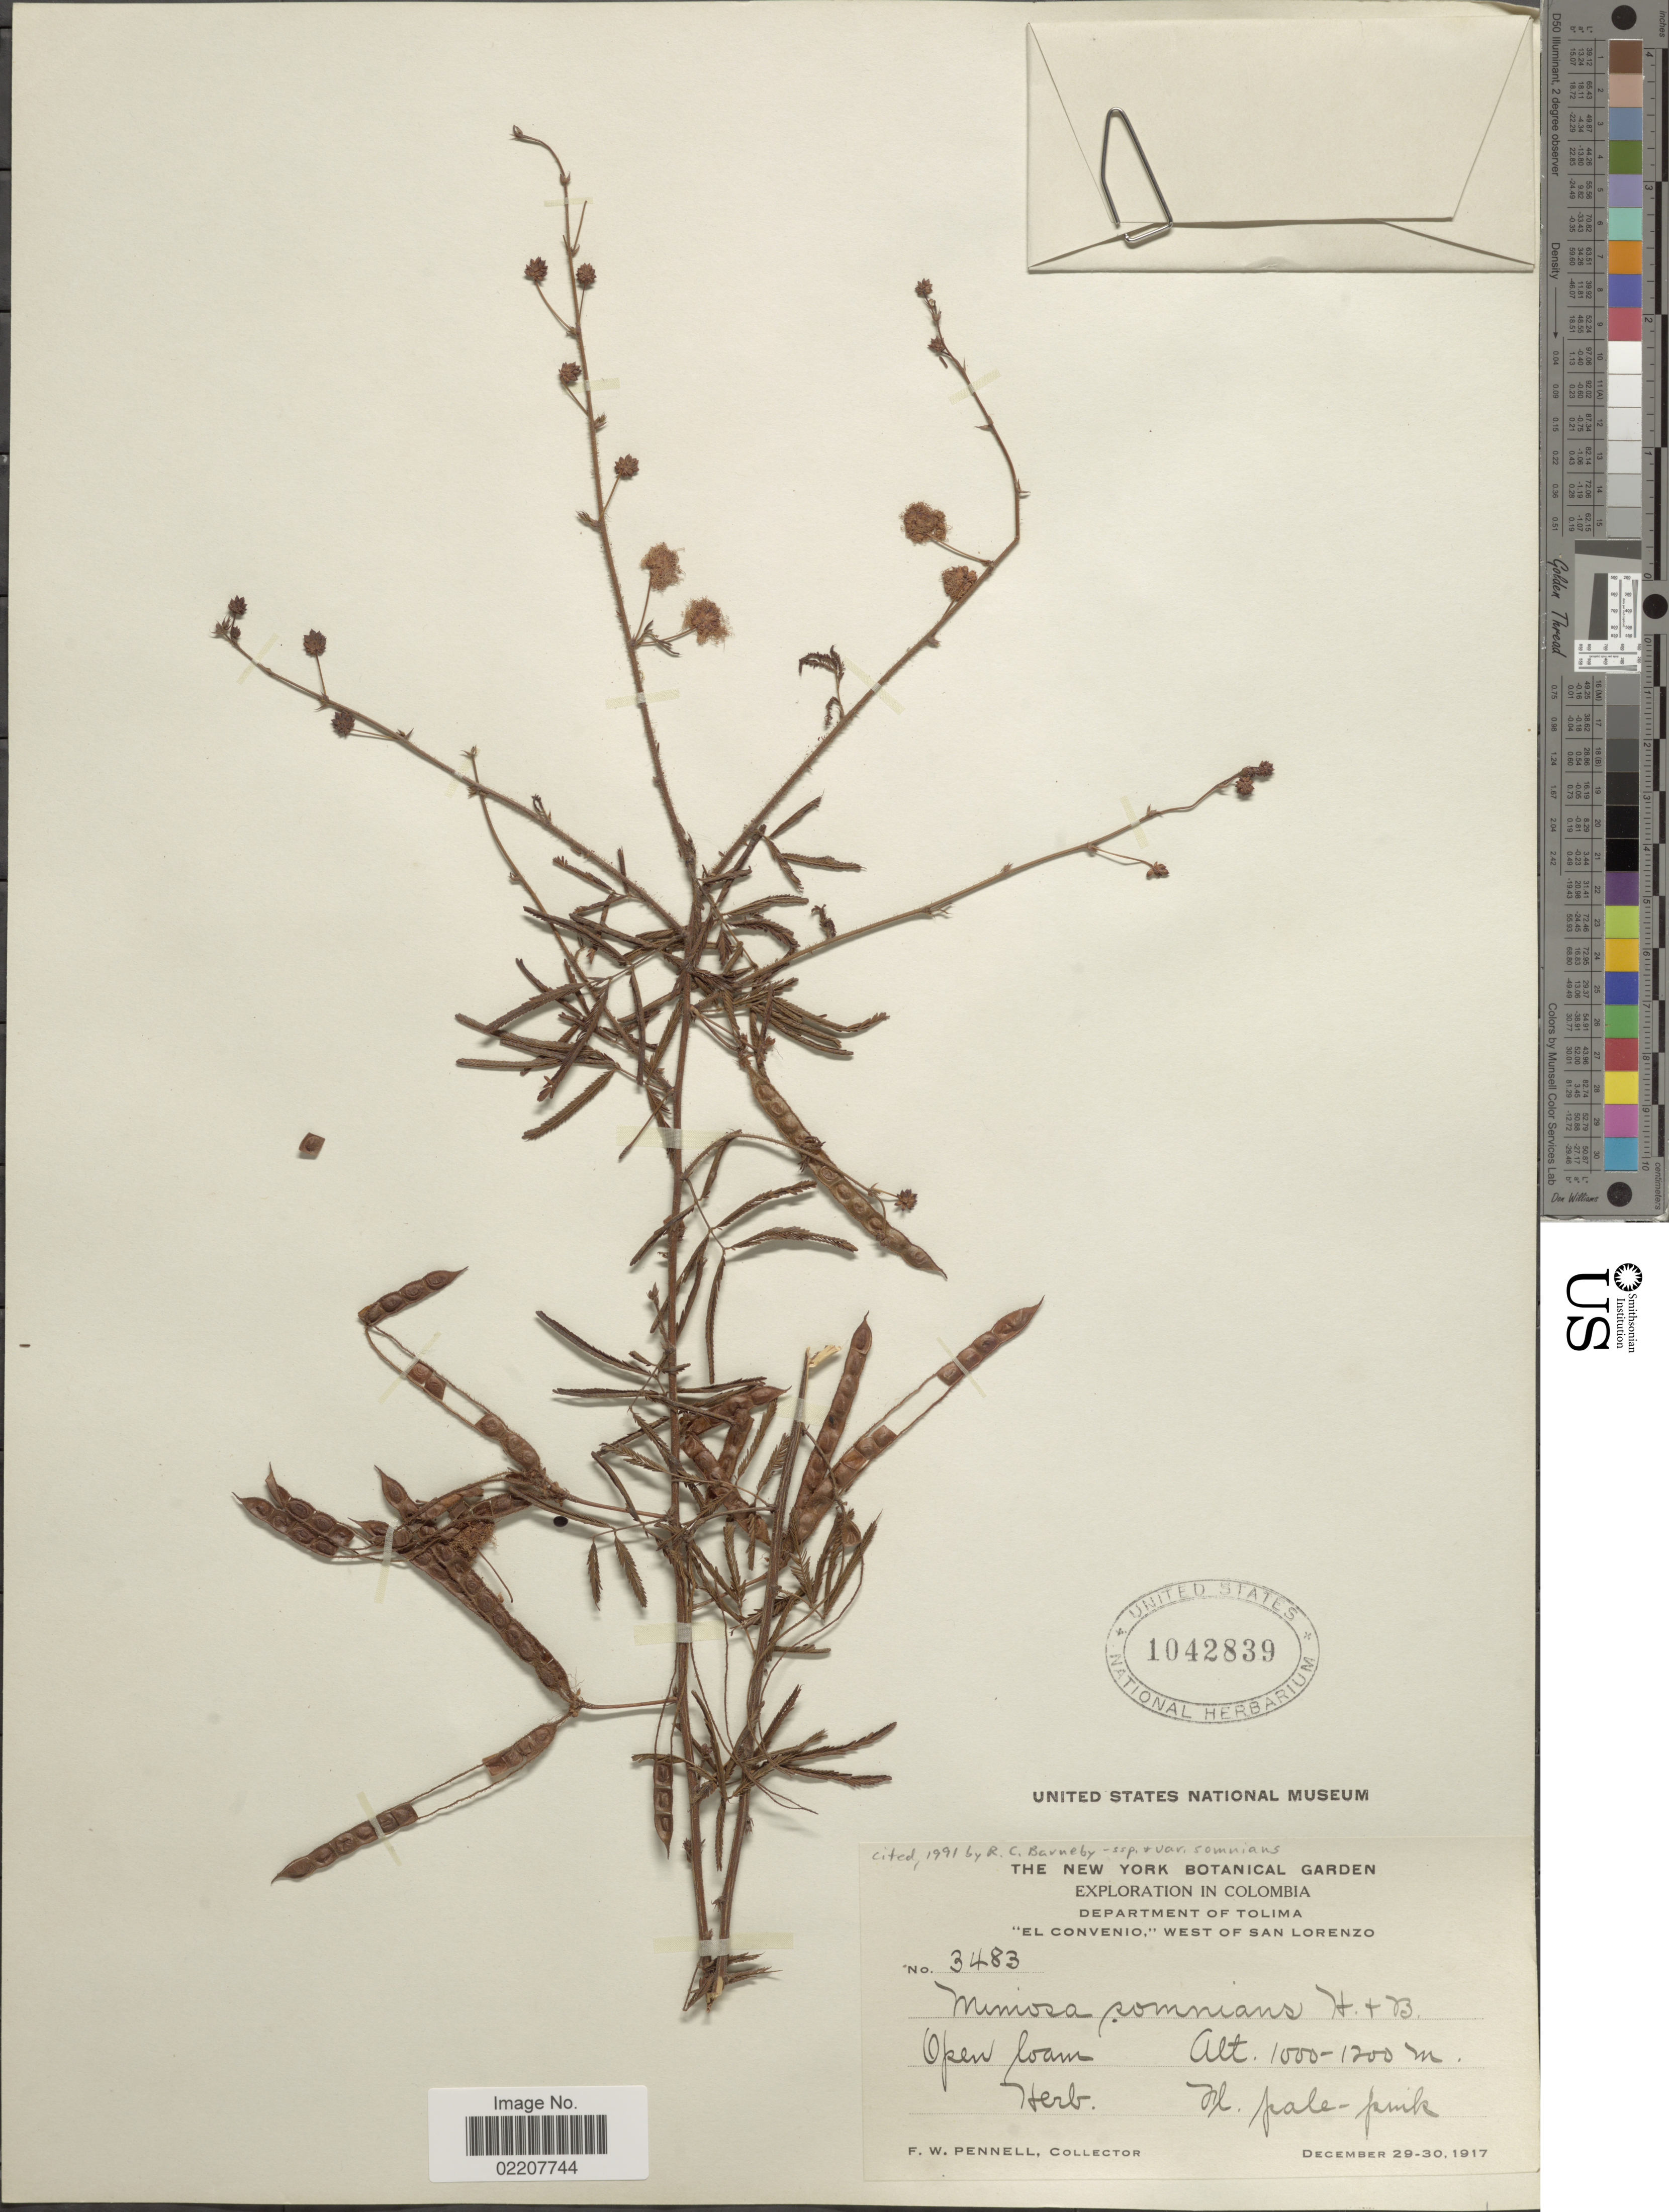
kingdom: Plantae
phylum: Tracheophyta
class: Magnoliopsida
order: Fabales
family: Fabaceae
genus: Mimosa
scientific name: Mimosa somnians var. somnians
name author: Humb. & Bonpl. ex Willd.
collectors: F. W. Pennell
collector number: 3483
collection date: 1917-12-29/1917-12-30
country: Colombia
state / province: Tolima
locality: Department of Tolima, "El Convenio" Weat of San Lorenzo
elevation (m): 1000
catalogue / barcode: US 1042839